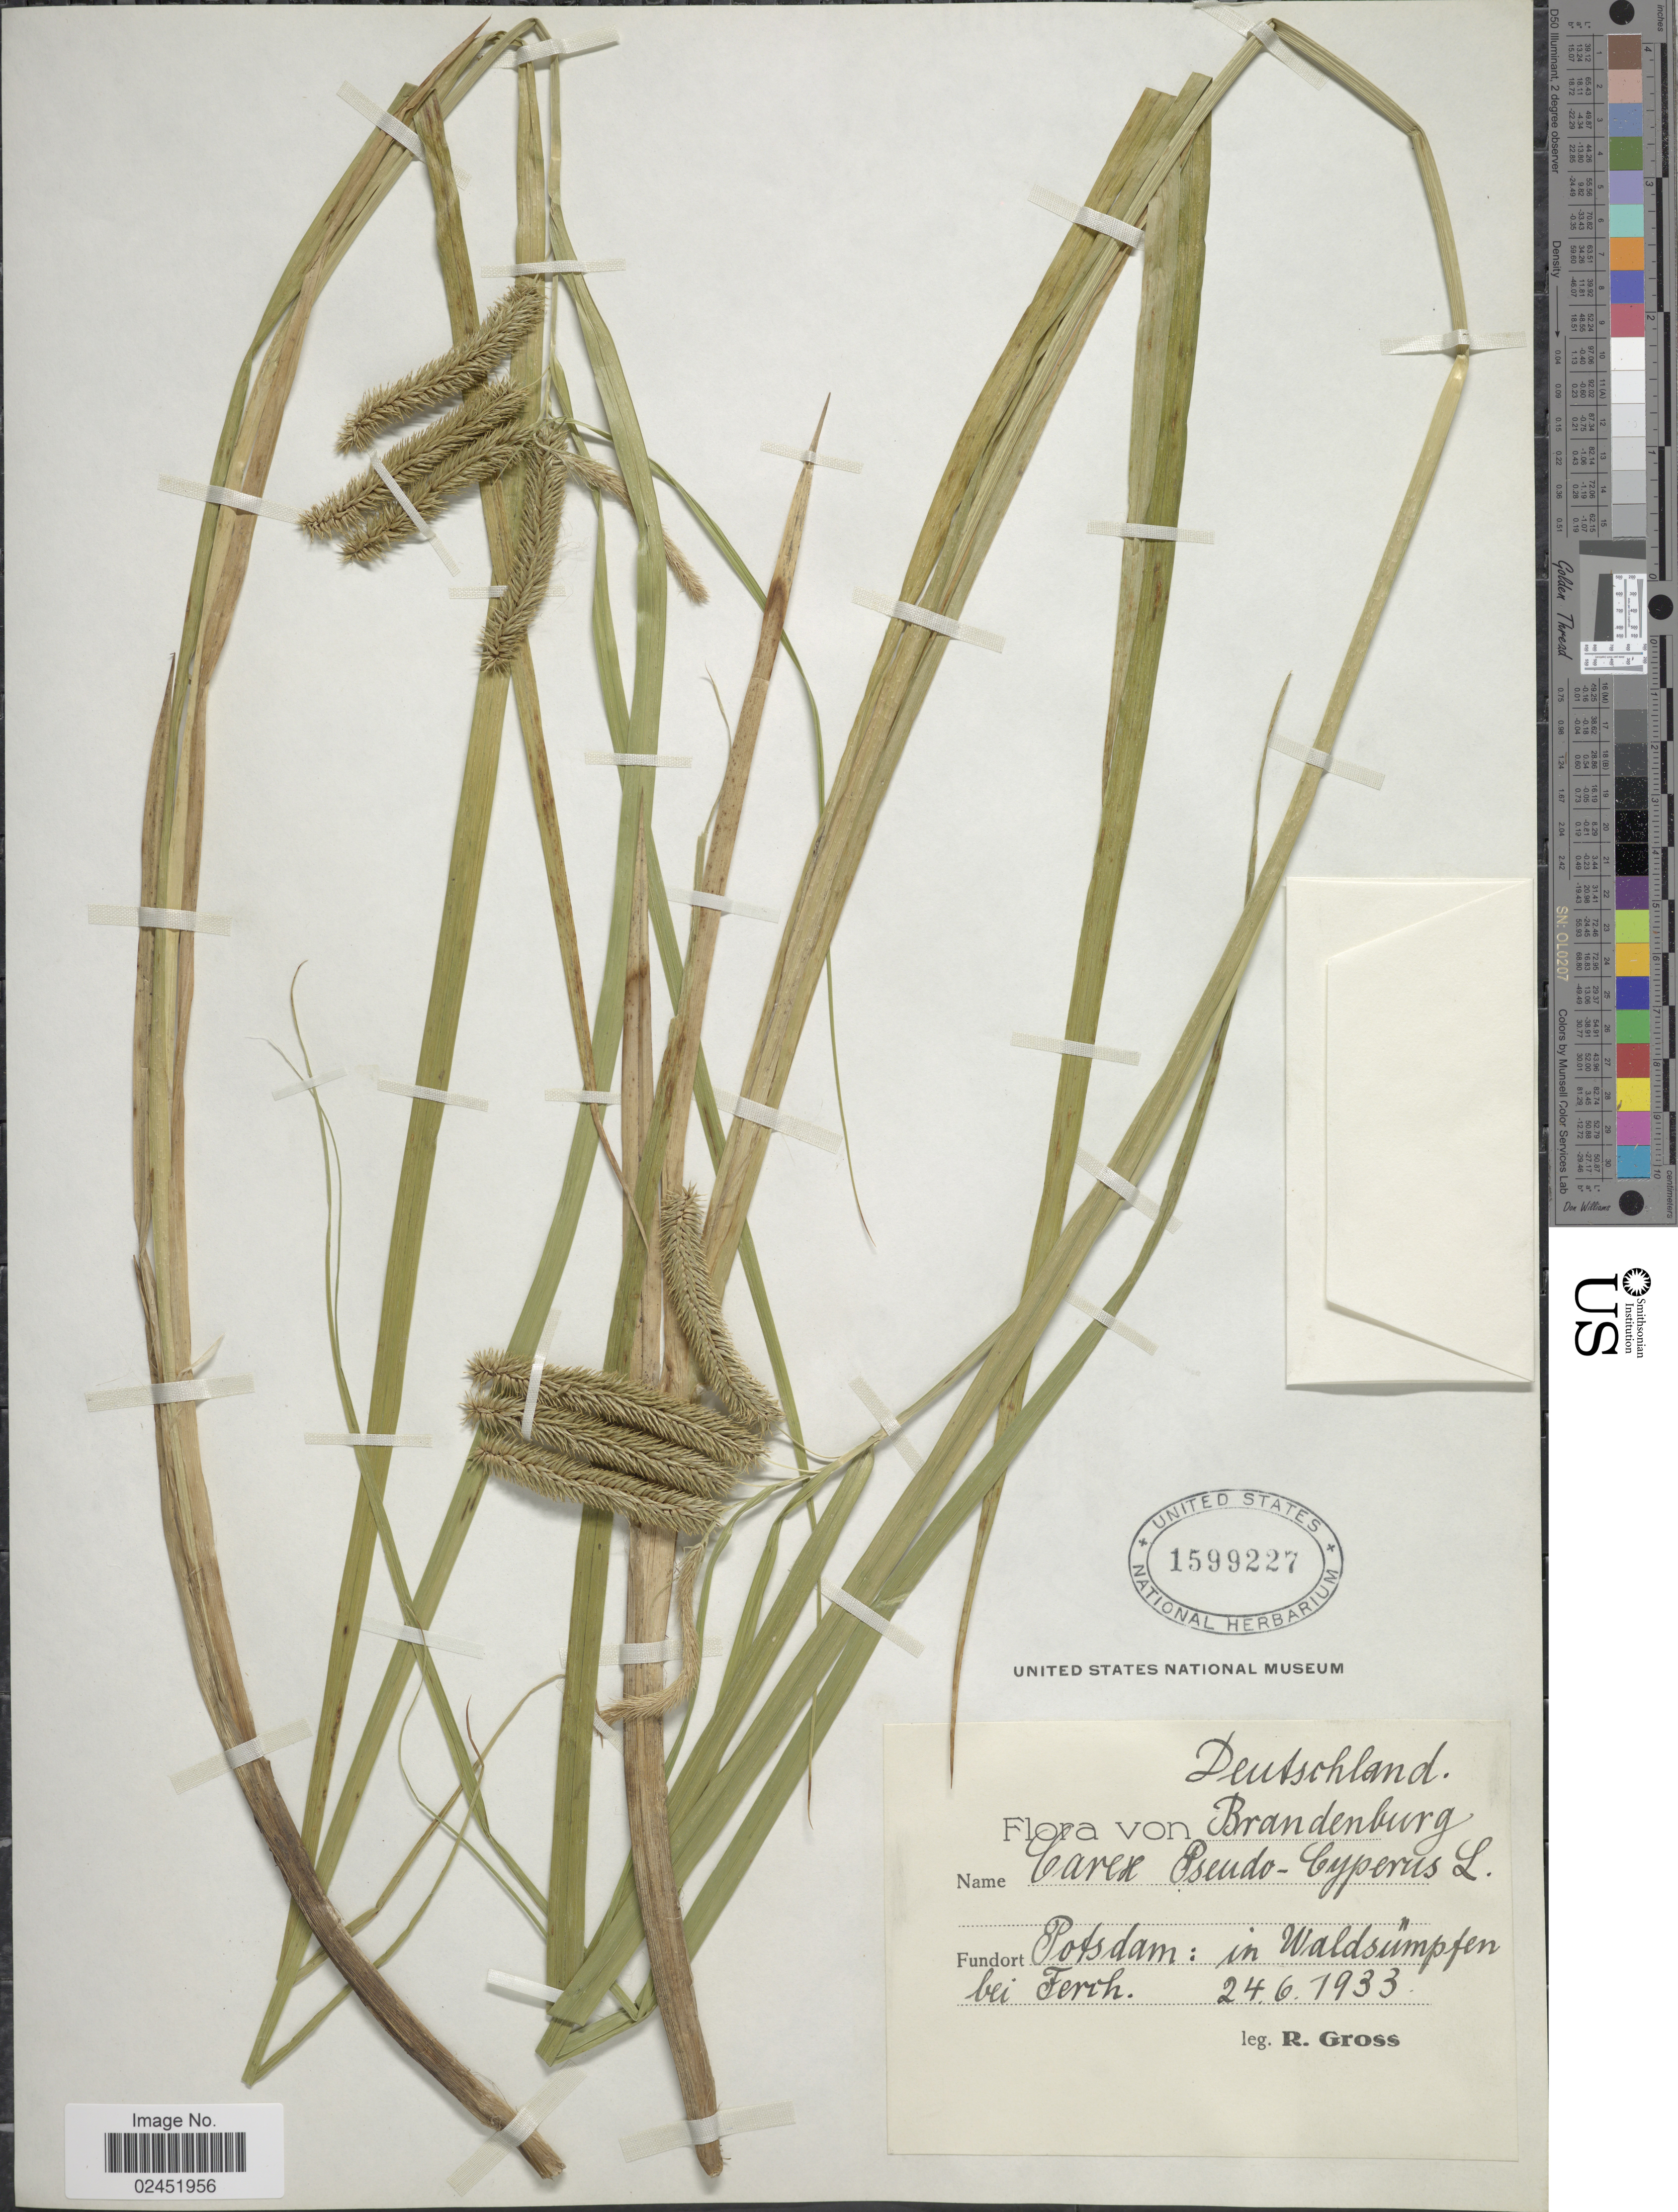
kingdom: Plantae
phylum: Tracheophyta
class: Liliopsida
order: Poales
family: Cyperaceae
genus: Carex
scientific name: Carex pseudocyperus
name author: L.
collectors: R. Gross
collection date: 1933-06-24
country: Germany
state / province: Brandenburg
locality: Potsdam: in Waldsümpfen bei Ferch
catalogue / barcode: US 1599227